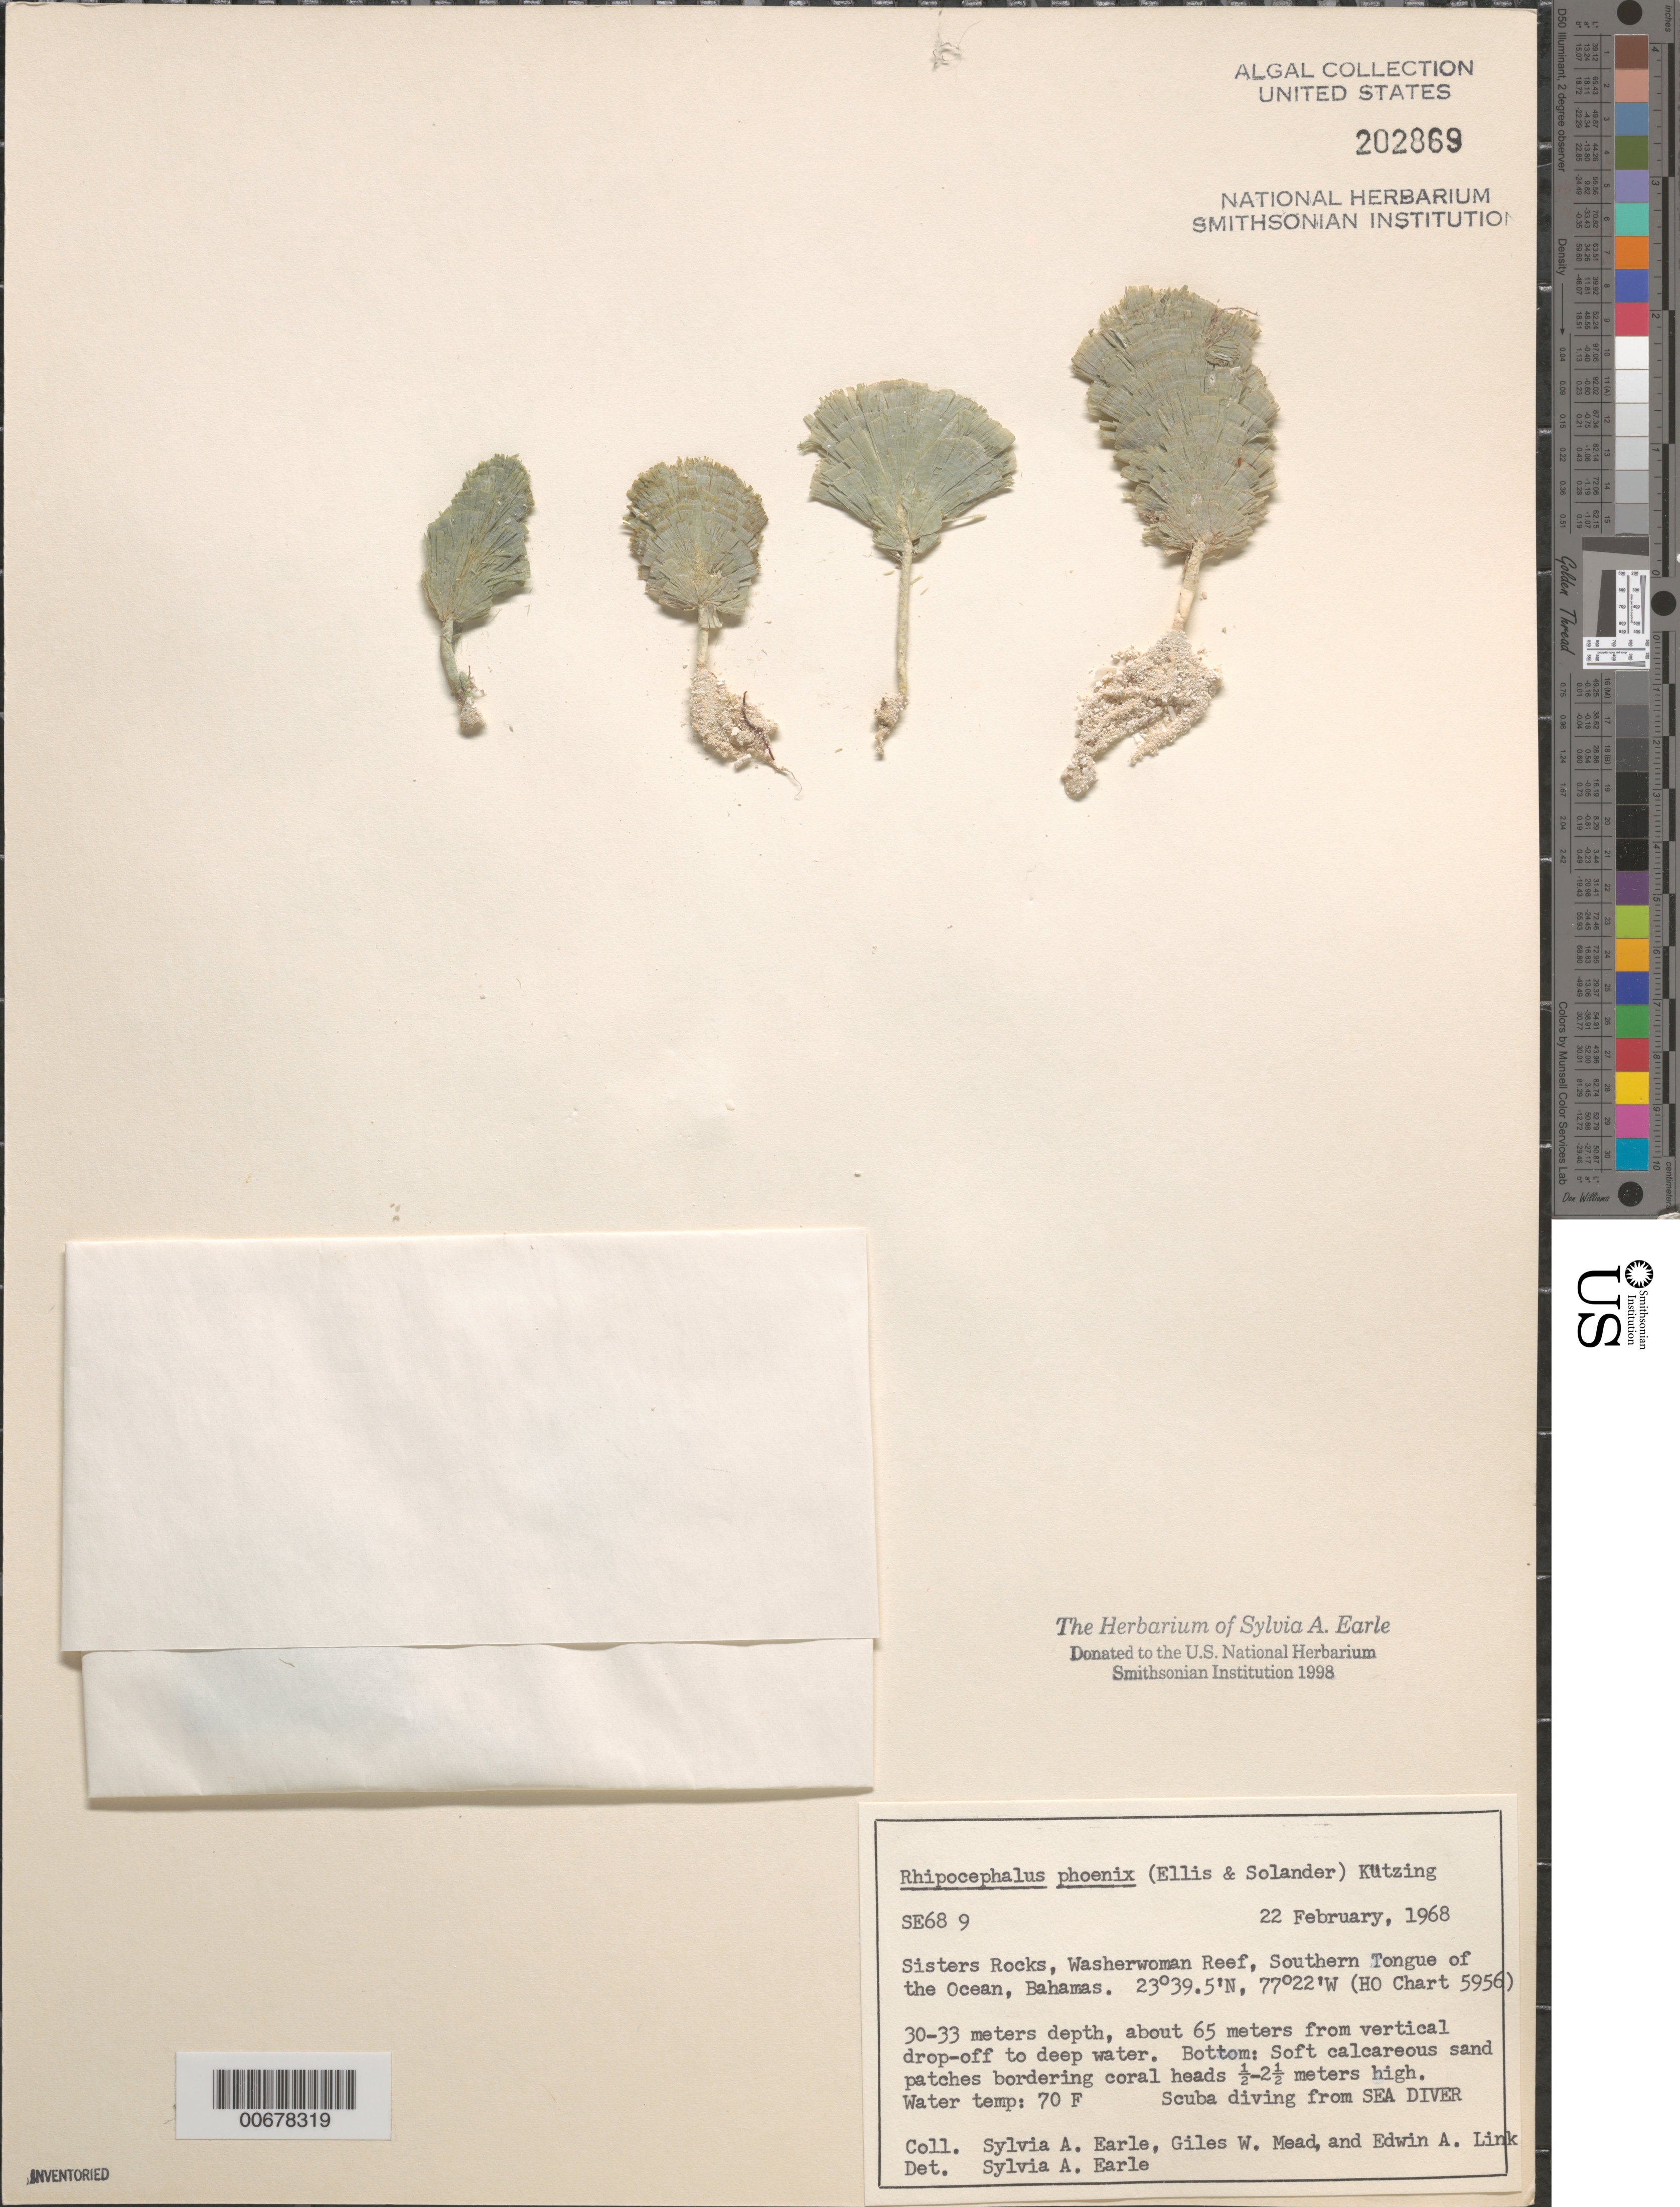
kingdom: Plantae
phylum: Chlorophyta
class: Ulvophyceae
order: Bryopsidales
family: Udoteaceae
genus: Rhipocephalus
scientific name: Rhipocephalus phoenix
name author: (J. Ellis & Sol.) Kütz.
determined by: Earle, S. A.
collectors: S. A. Earle, G. W. Mead & E. A. Link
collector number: SE 689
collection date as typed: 22 Feb 1968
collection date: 1968-02-22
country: Bahamas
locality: Sisters Rocks, Washerwoman Reef, Southern Tongue of the Ocean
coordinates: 23 39.5' N, 77 22' W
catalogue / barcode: US 202869